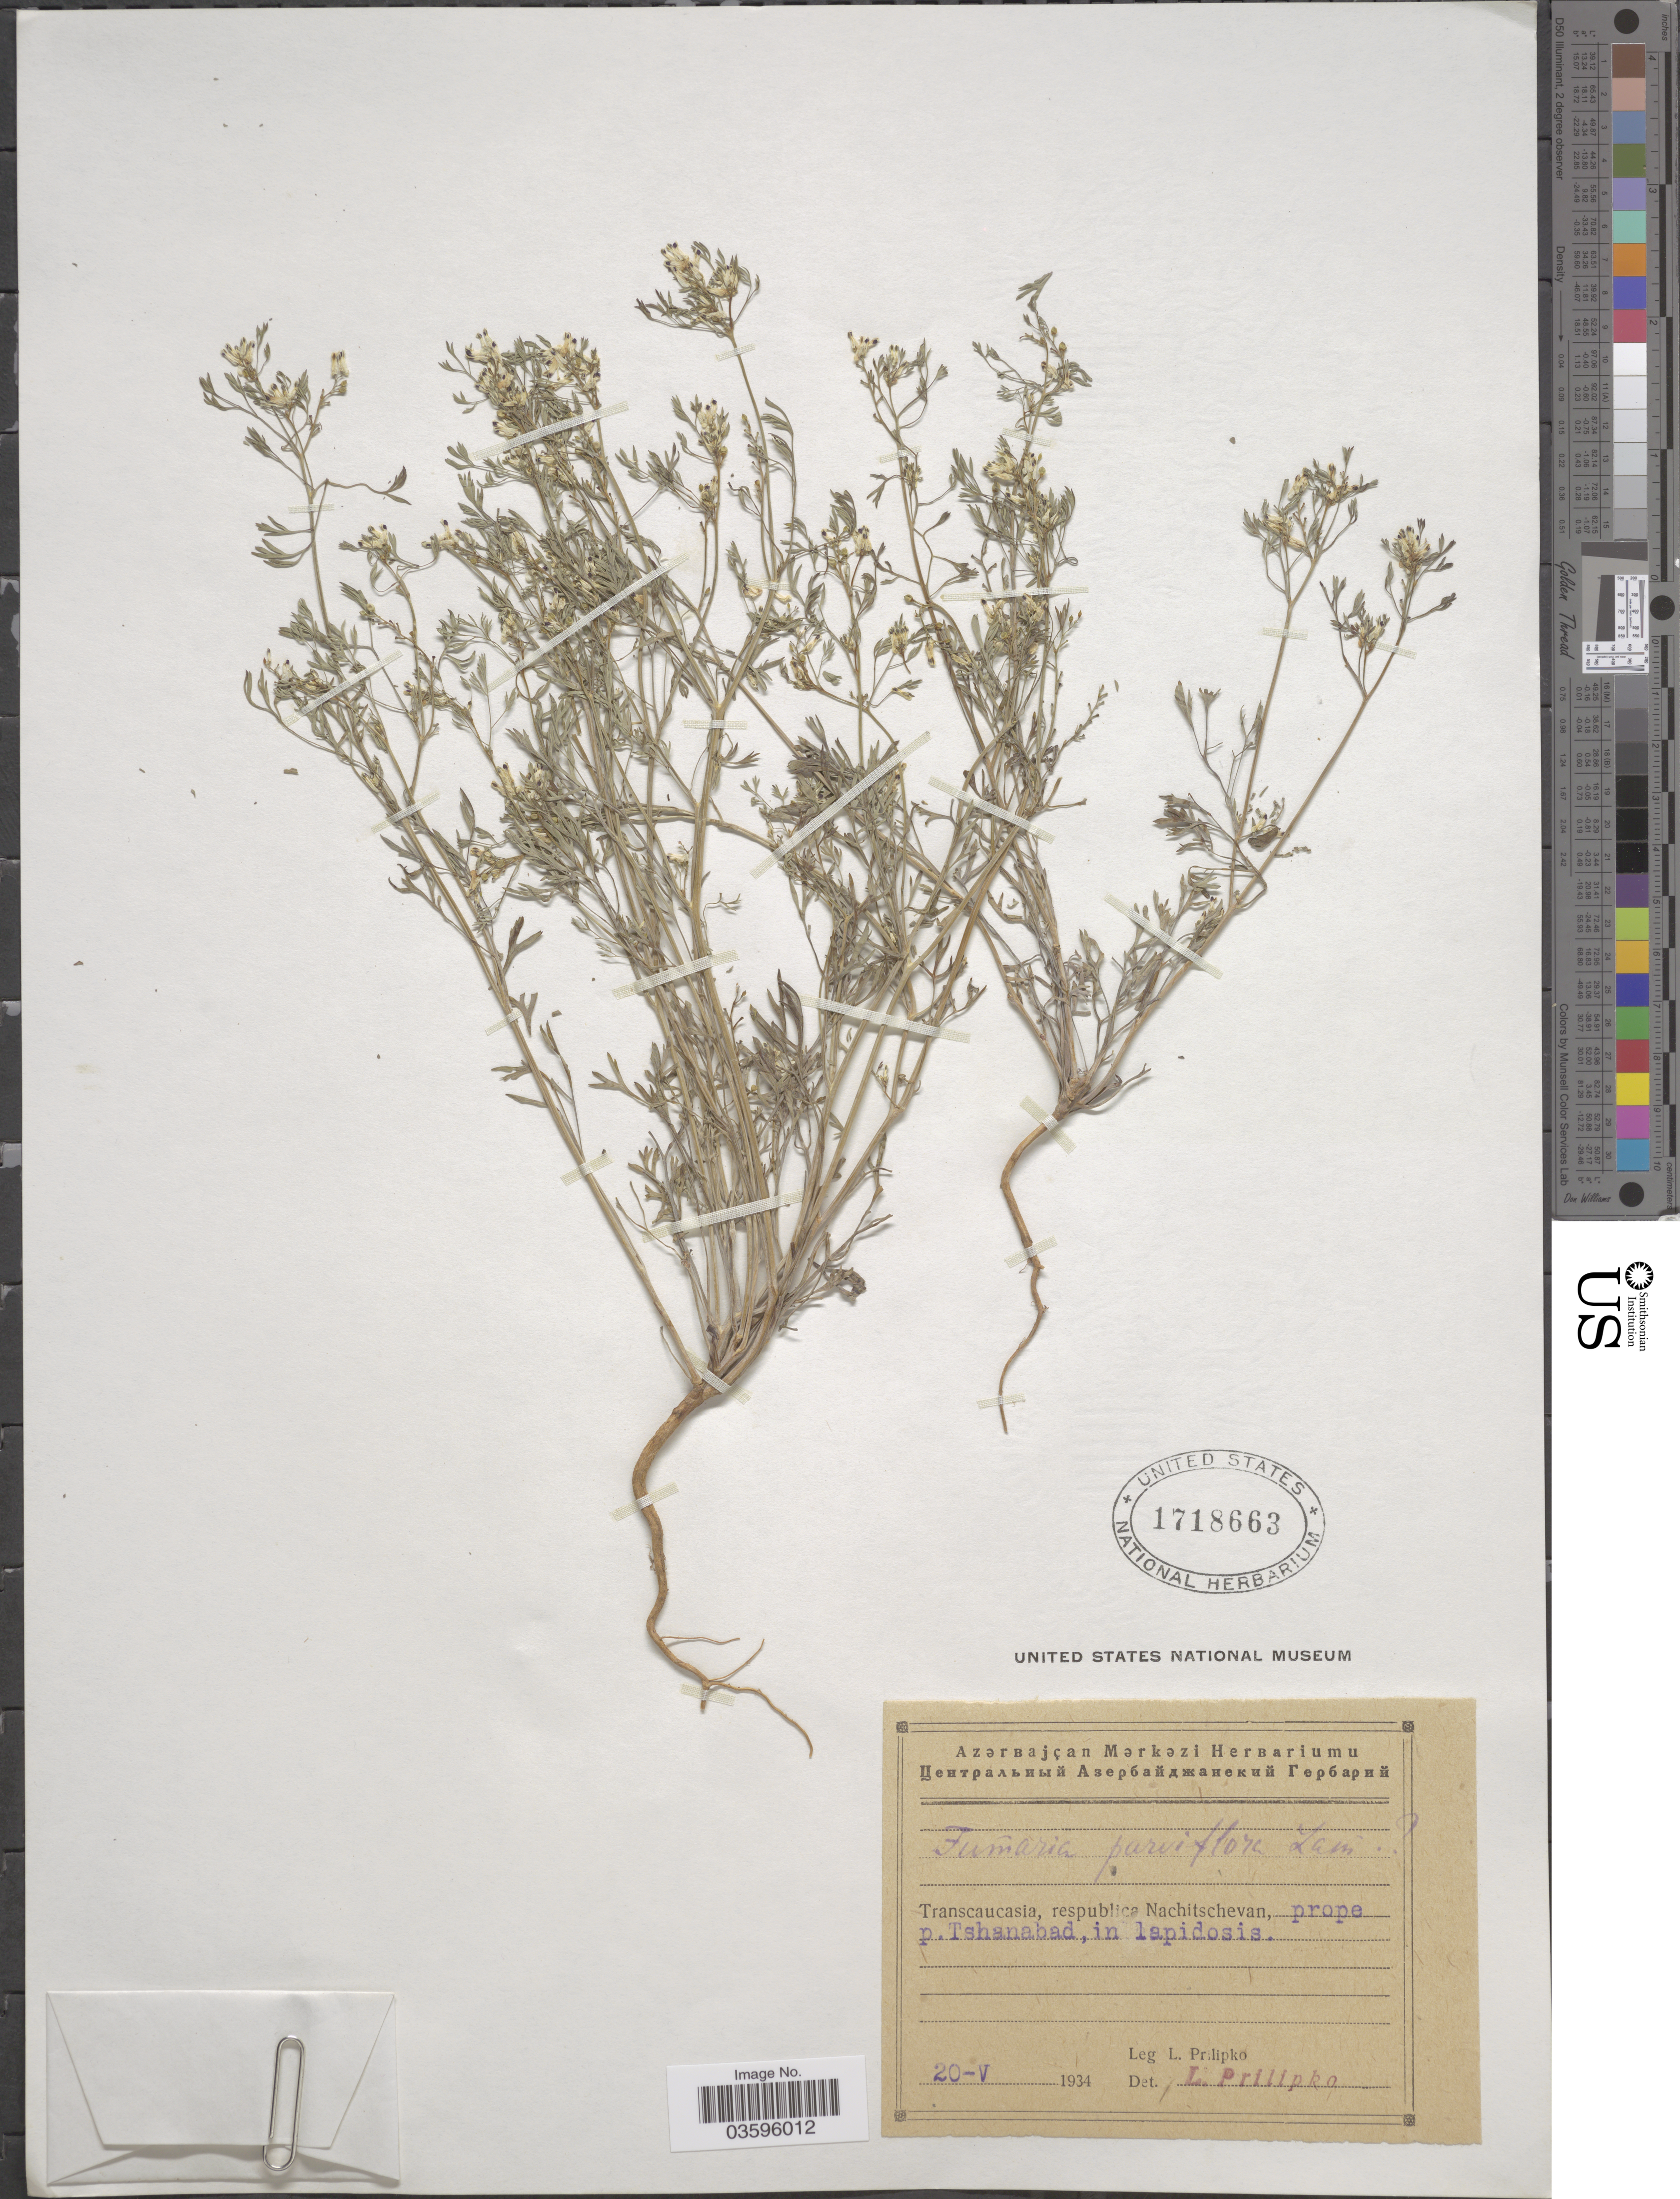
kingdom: Plantae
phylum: Tracheophyta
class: Magnoliopsida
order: Ranunculales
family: Papaveraceae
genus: Fumaria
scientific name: Fumaria parviflora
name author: Lam.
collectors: L. Prilipko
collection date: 1934-05-20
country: Azerbaijan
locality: Transcaucasia, respublica Nachitschevan, prope p. Tshanabad, in lapidosis.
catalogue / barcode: US 1718663